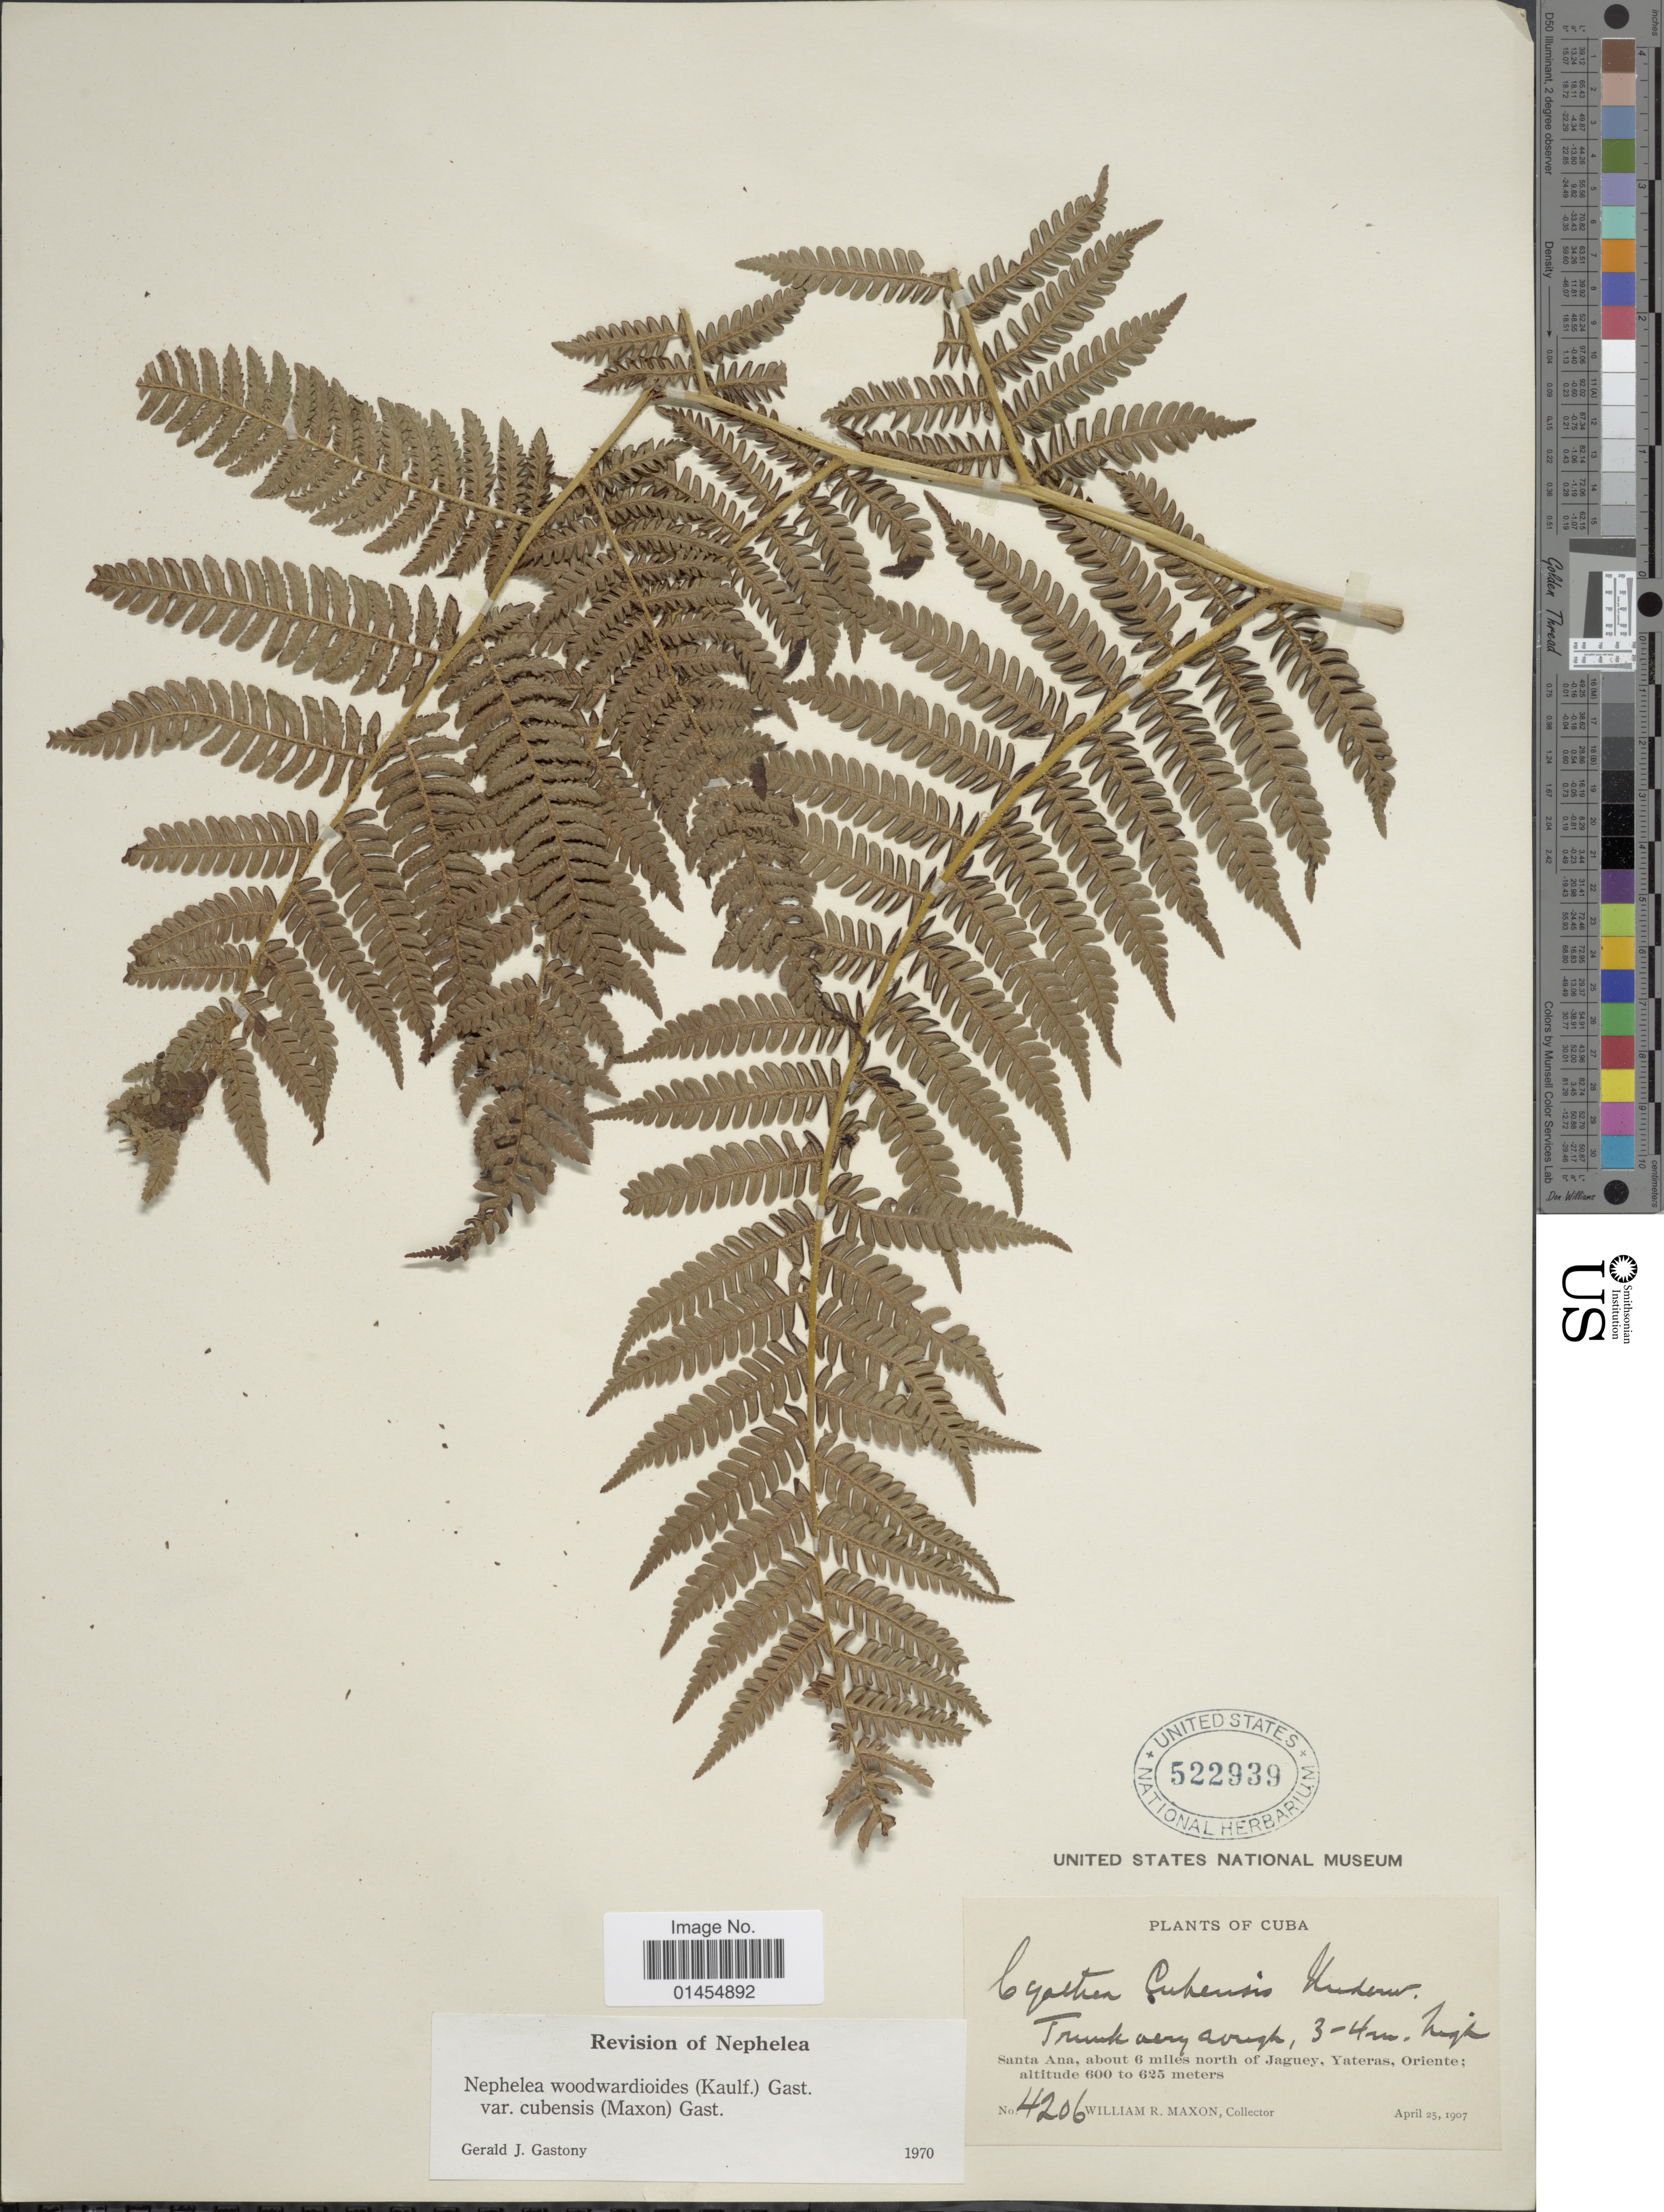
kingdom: Plantae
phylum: Tracheophyta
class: Polypodiopsida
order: Cyatheales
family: Cyatheaceae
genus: Alsophila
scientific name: Alsophila woodwardioides var. cubensis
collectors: W. R. Maxon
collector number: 4206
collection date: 1907-04-25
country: Cuba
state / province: Oriente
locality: Santa Ana, about 6 miles north of Jaguey, Yateras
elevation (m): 600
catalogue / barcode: US 522939